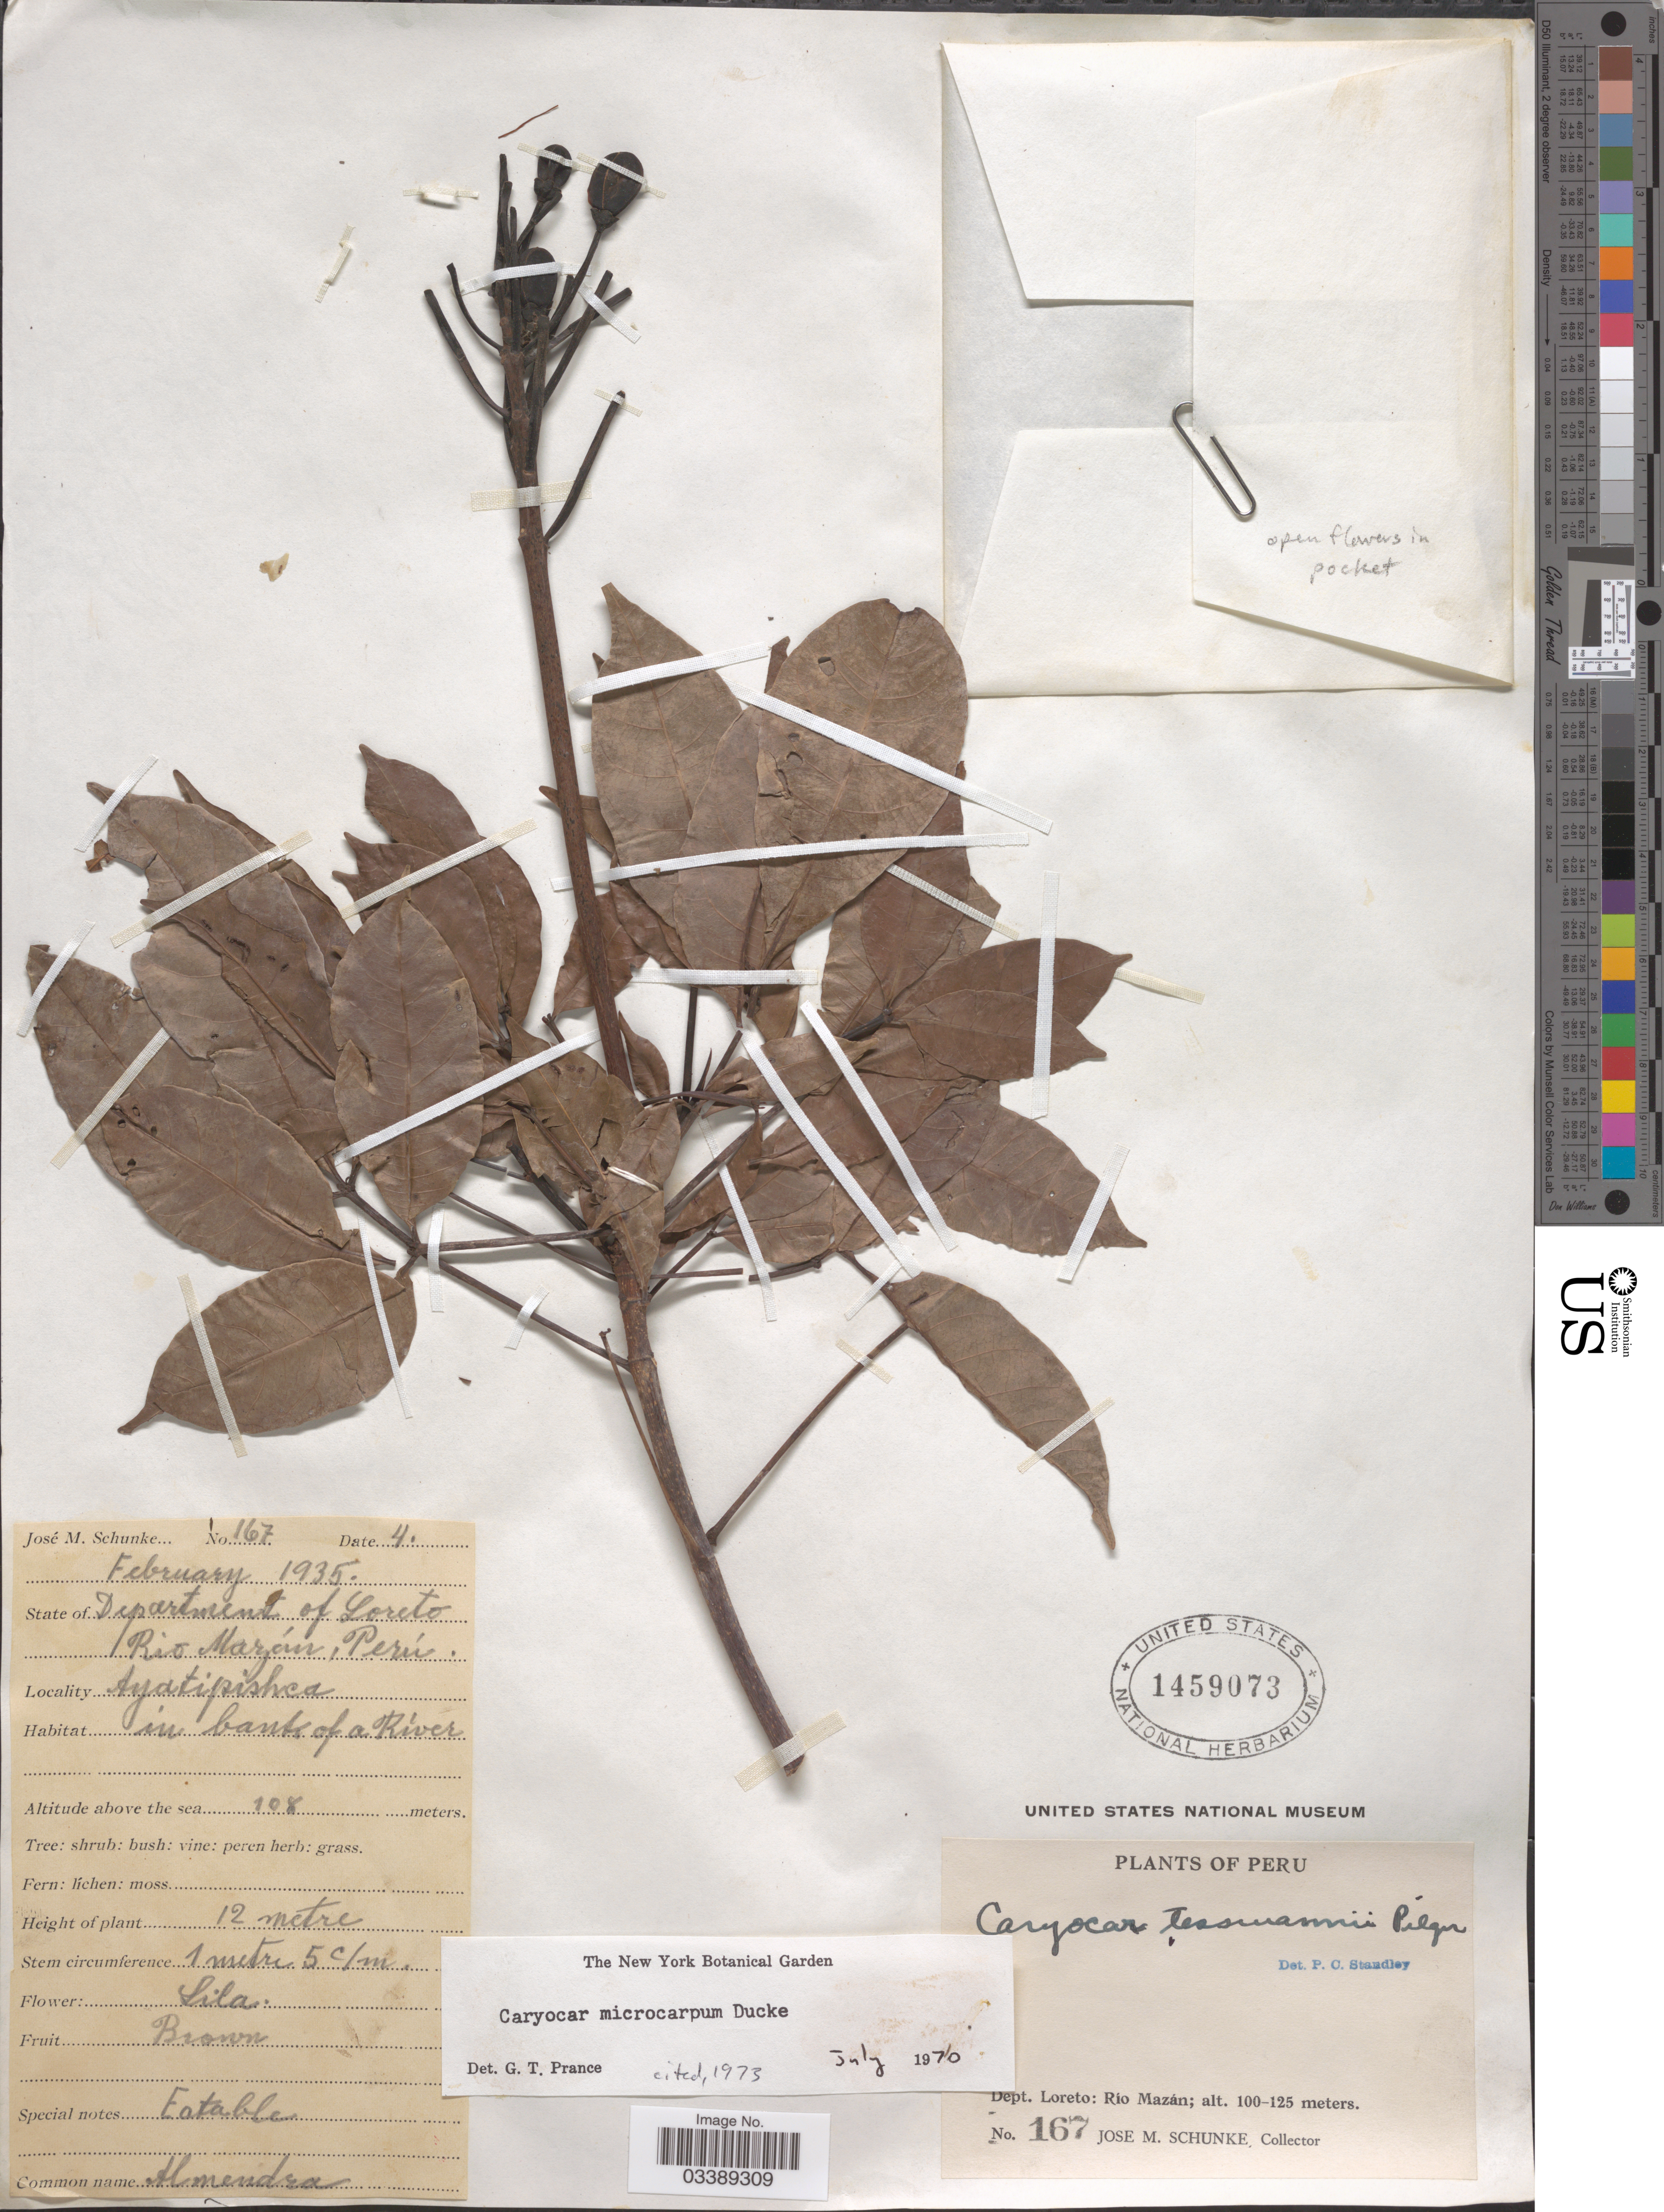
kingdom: Plantae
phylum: Tracheophyta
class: Magnoliopsida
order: Malpighiales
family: Caryocaraceae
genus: Caryocar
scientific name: Caryocar microcarpum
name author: Ducke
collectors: J. M. Schunke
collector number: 167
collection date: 1935-02-04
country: Peru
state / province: Loreto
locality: Department of Loreto: Río Mazán. Ayatipishca in bank of a river.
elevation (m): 108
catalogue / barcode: US 1459073